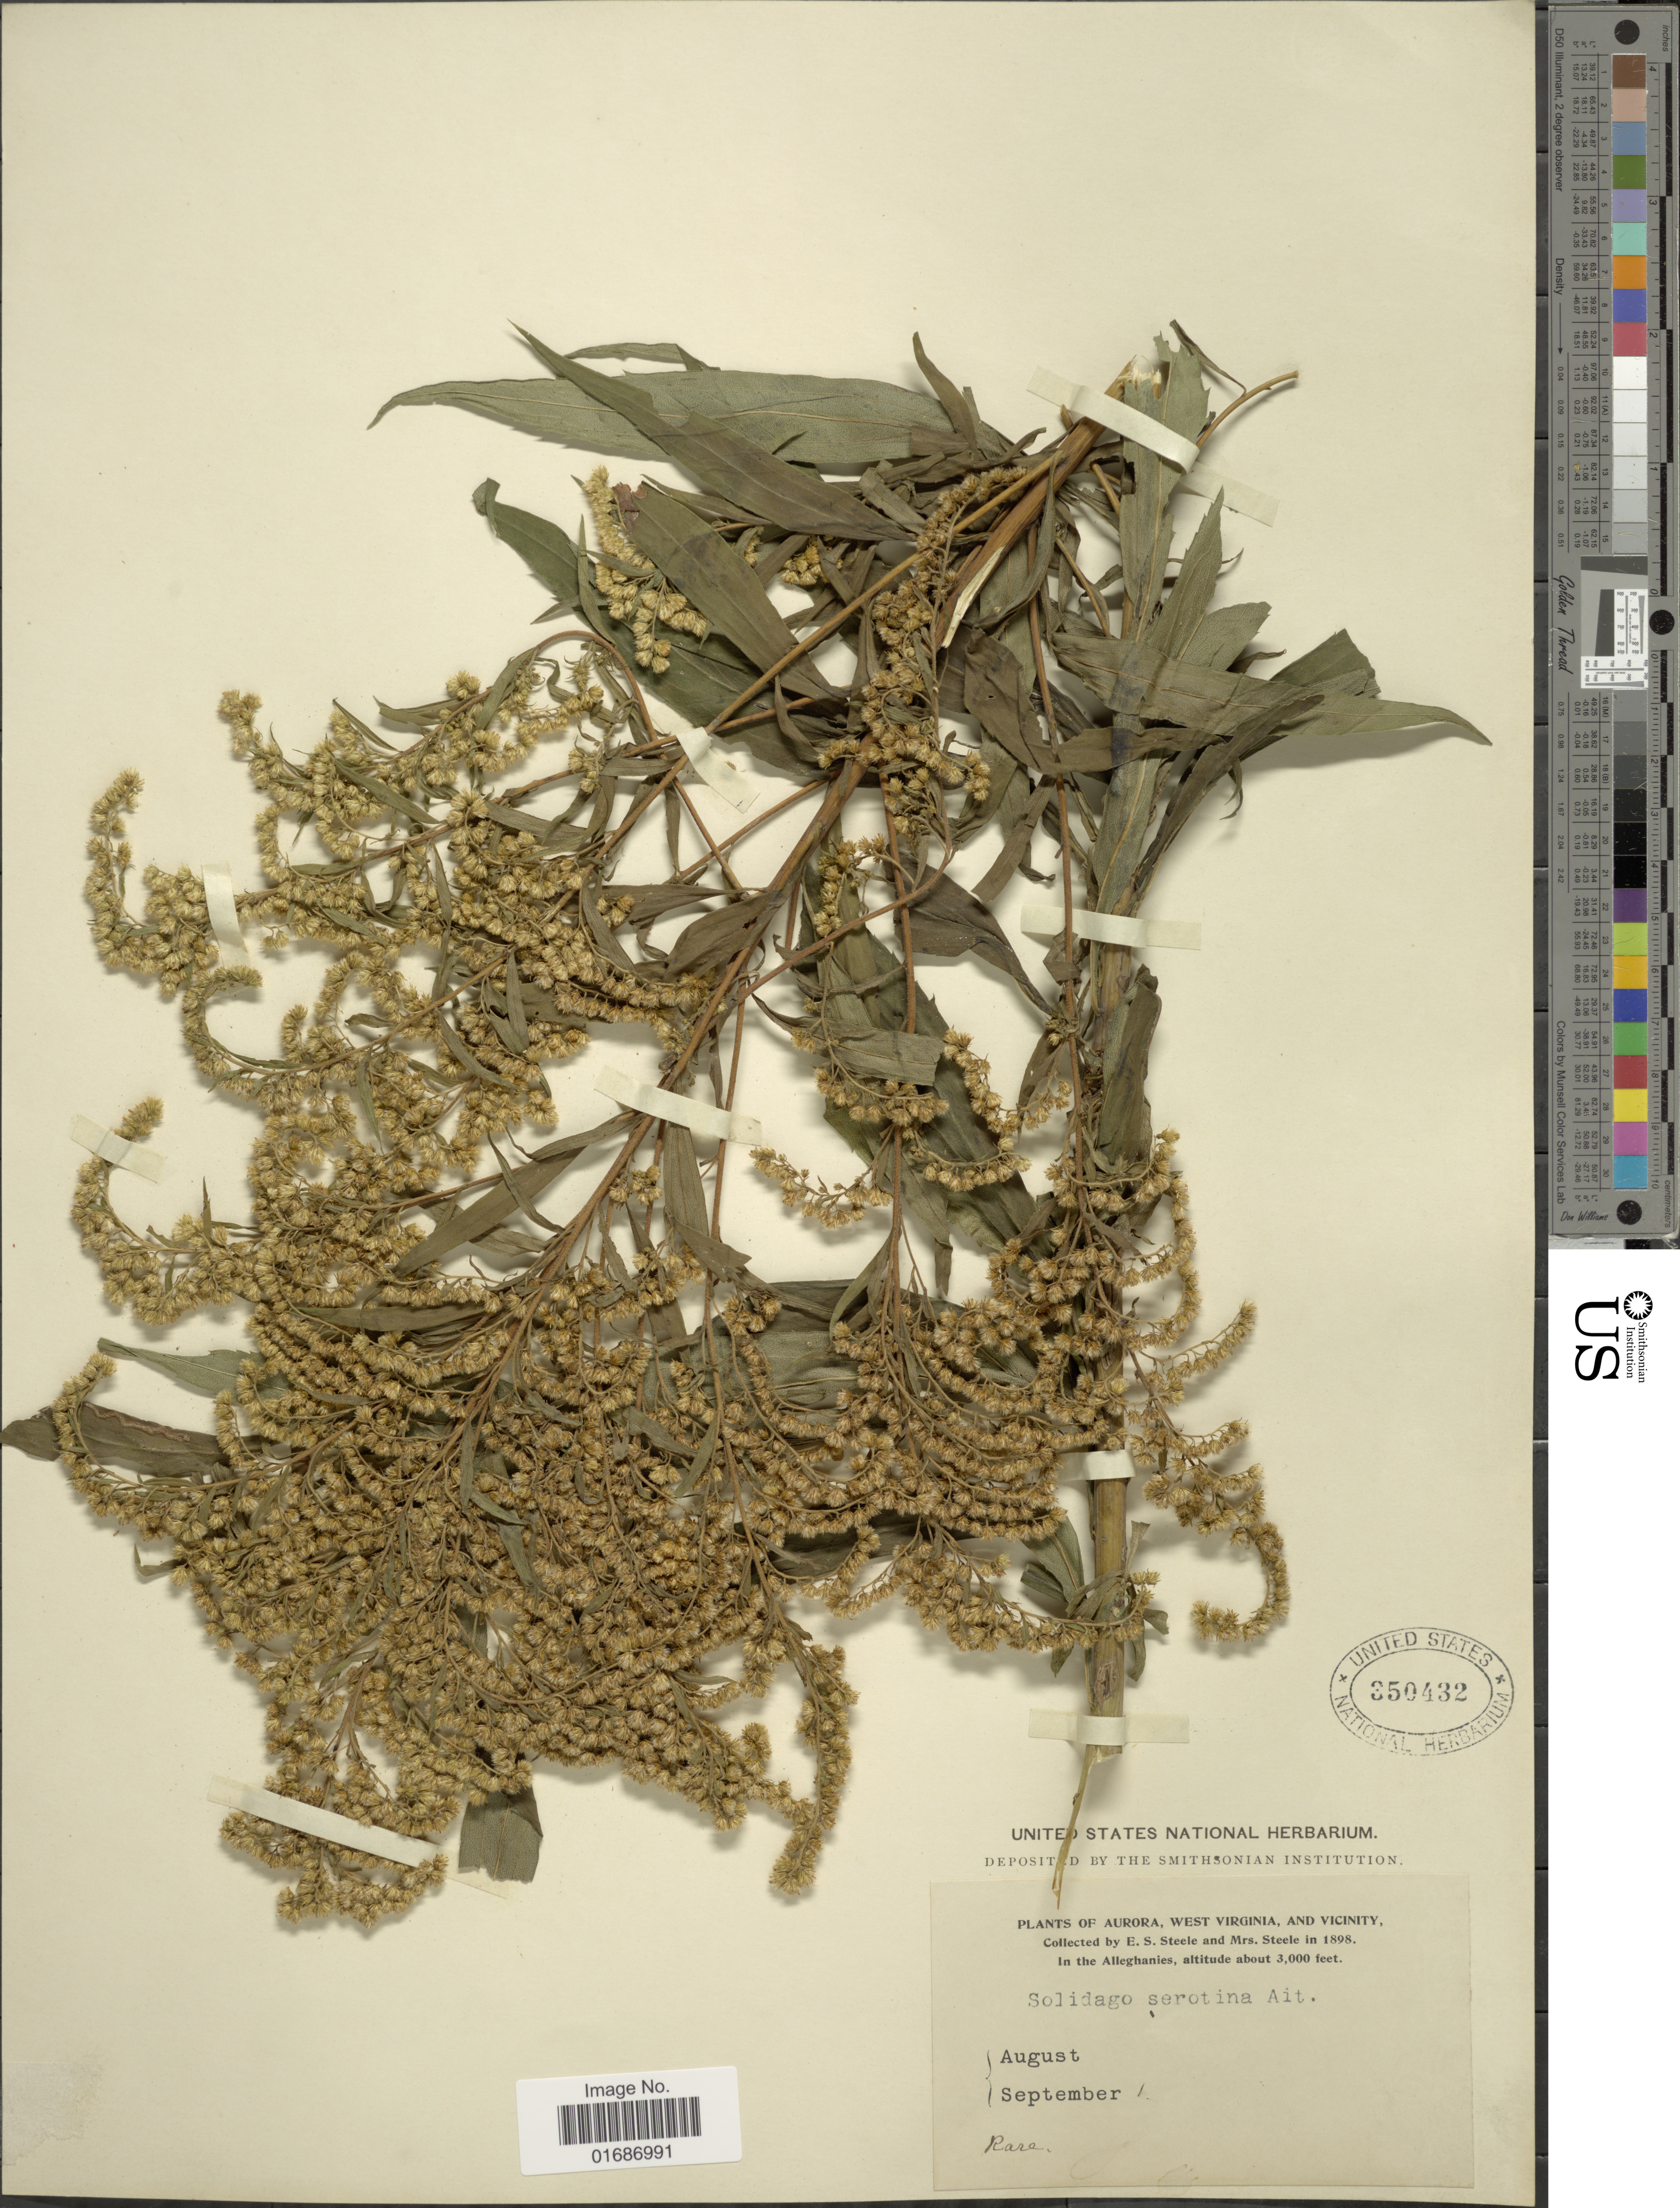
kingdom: Plantae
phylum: Tracheophyta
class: Magnoliopsida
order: Asterales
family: Asteraceae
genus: Solidago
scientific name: Solidago gigantea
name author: Aiton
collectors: E. Steele & Mrs. E. S. Steele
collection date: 1898-08/1898-09-01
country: United States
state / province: West Virginia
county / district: Preston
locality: Aurora, West Virginia, And Vicinity, In the Allegheny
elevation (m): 914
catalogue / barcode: US 350432